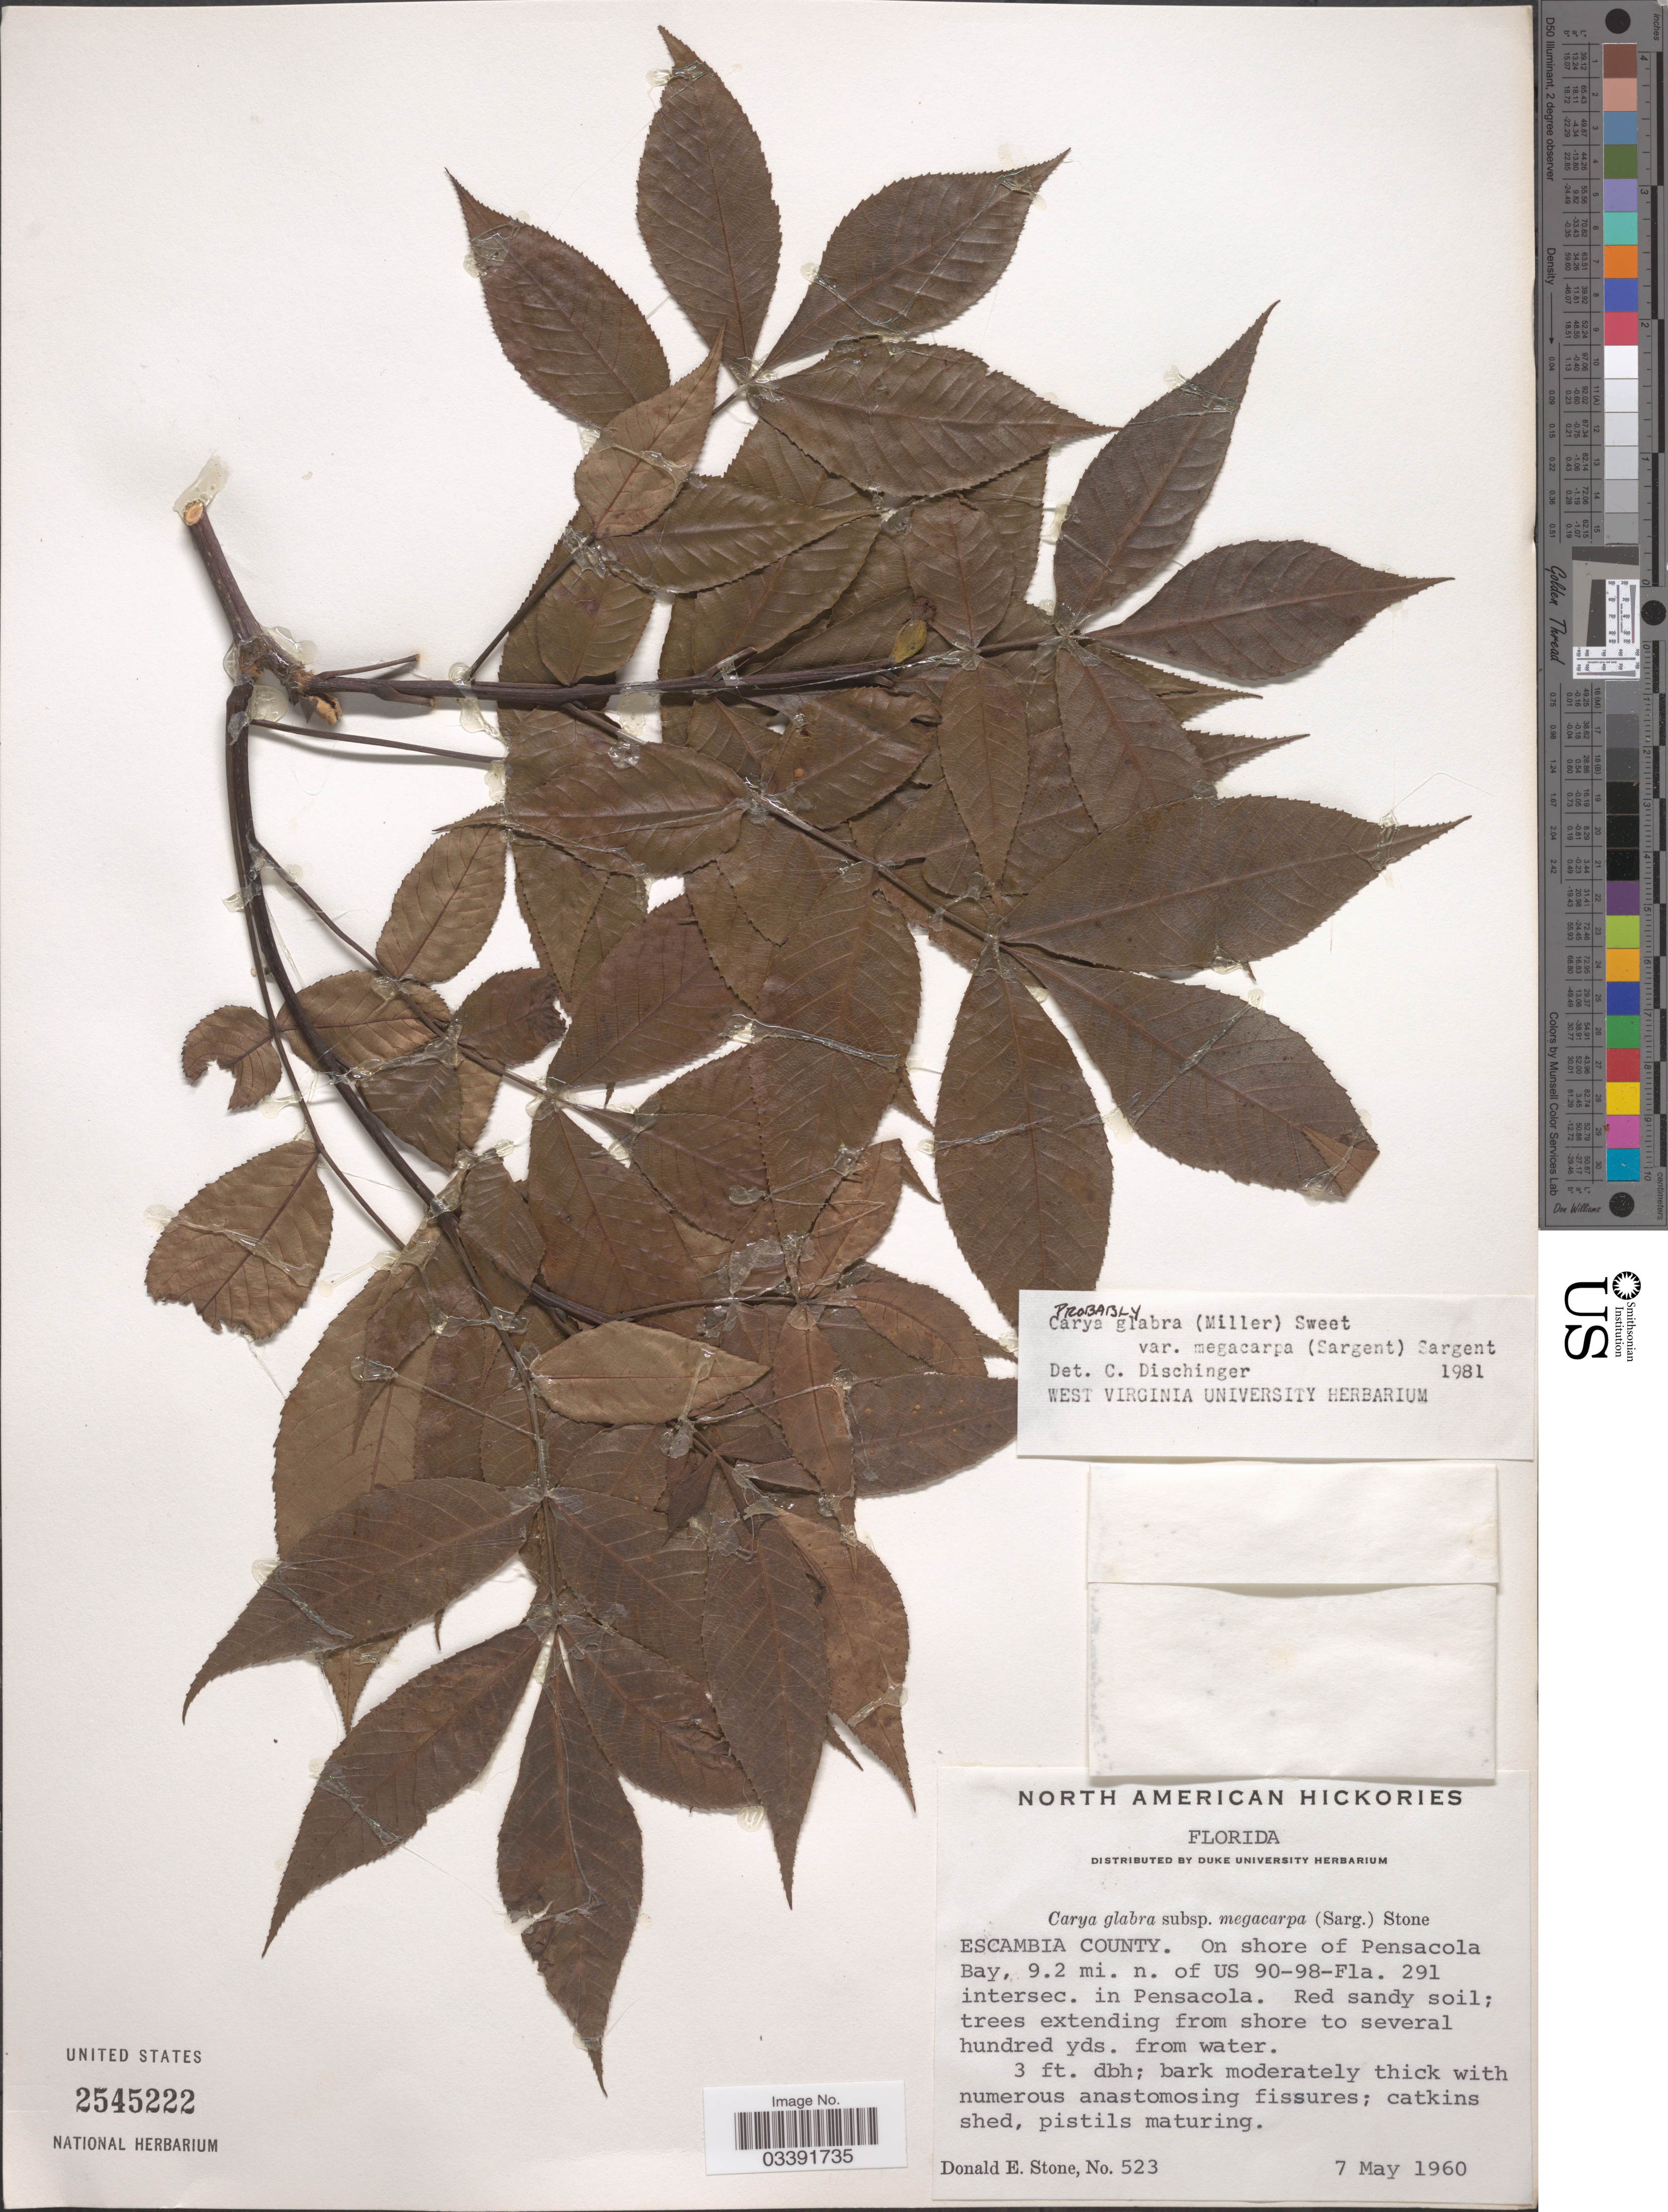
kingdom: Plantae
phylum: Tracheophyta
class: Magnoliopsida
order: Fagales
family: Juglandaceae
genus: Carya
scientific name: Carya glabra var. megacarpa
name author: (Sarg.) Sarg.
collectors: D. Stone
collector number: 523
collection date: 1960-05-07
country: United States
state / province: Florida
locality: Escambia County. On shore of Pensacola Bay, 9.2 mi. n. of US 90-98-FLA. 291 intersec. in Pensacola.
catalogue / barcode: US 2545222